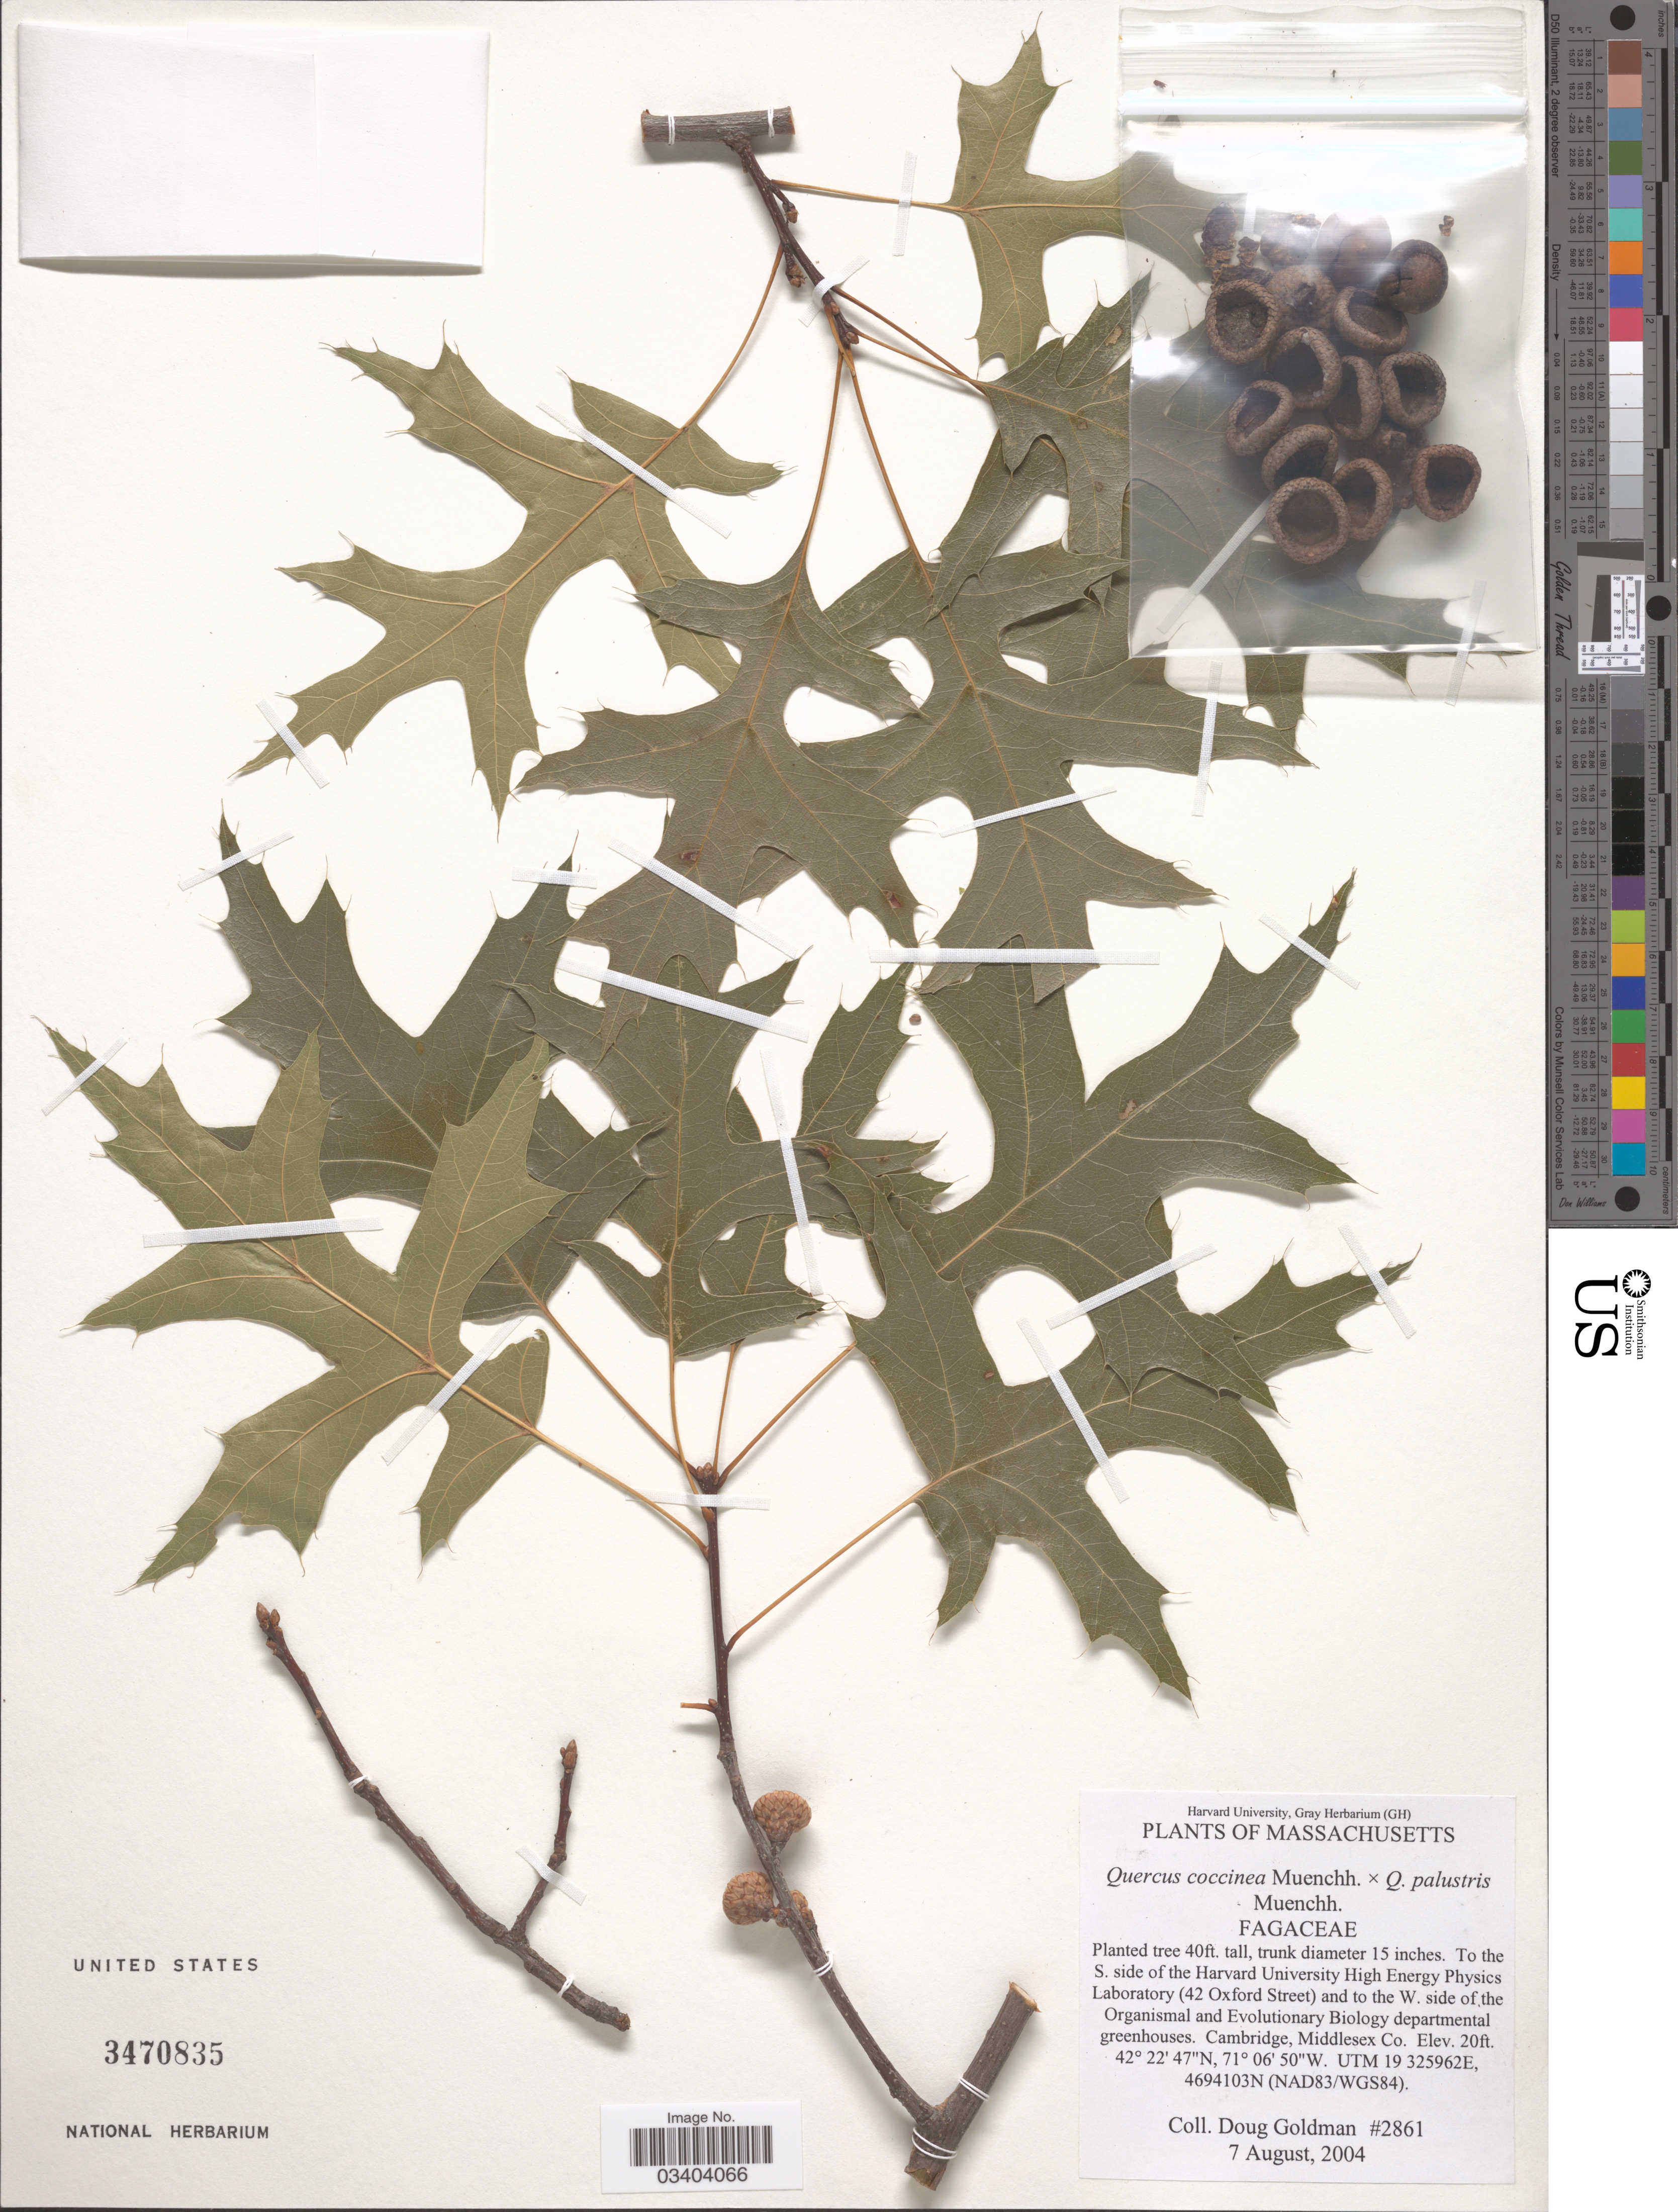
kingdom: Plantae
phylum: Tracheophyta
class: Magnoliopsida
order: Fagales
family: Fagaceae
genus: Quercus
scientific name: Quercus coccinea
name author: Münchh.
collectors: D. Goldman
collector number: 2861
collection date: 2004-08-07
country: United States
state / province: Massachusetts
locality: To the S. side of the Harvard University High Energy Physics Laboratory (42 Oxford Street) and to the W. side of the Organismal and Evolutionary Biology departmental greenhouses. Cambridge, Middlesex Co.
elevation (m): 6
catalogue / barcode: US 3470835